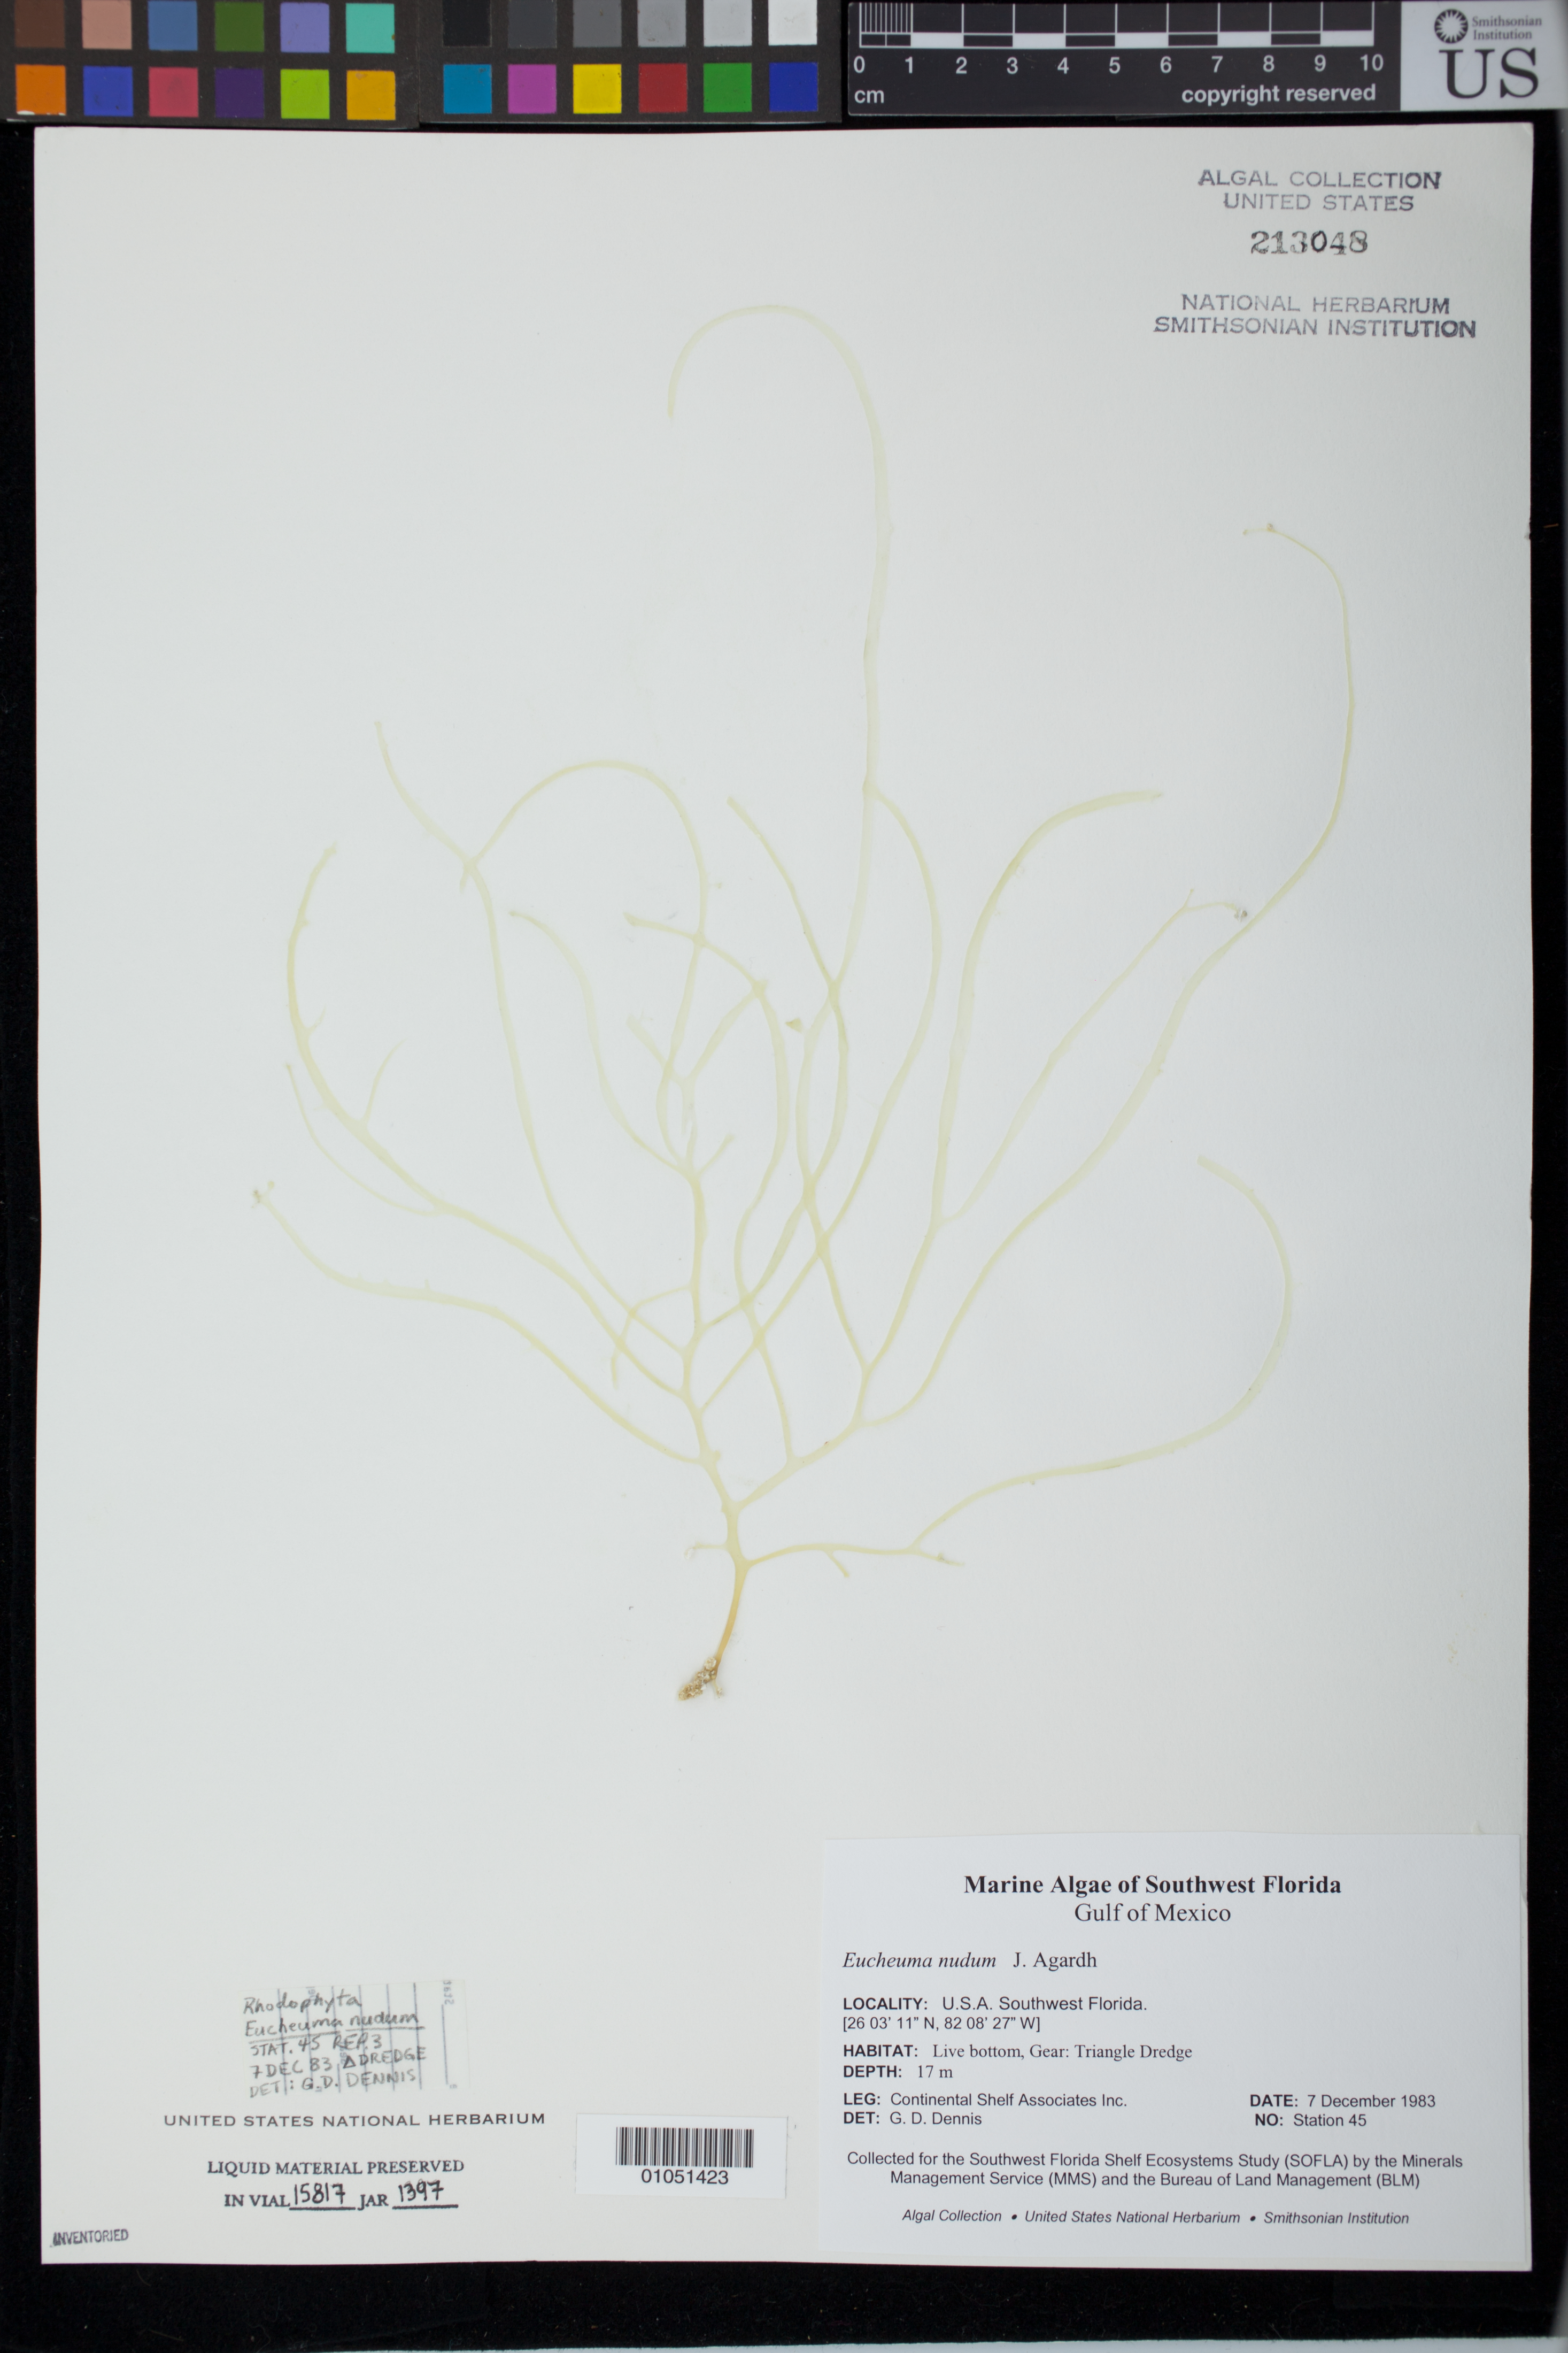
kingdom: Plantae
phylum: Rhodophyta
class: Florideophyceae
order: Gigartinales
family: Solieriaceae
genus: Eucheuma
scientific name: Eucheuma nudum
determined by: Dennis, G. D.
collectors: Continental Shelf Associates Inc.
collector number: Station 45 Repl 3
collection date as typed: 07 Dec 1983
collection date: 1983-12-07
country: United States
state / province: Florida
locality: Gulf of Mexico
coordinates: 26 03'11"N, 82 08'27"W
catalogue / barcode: US 213048